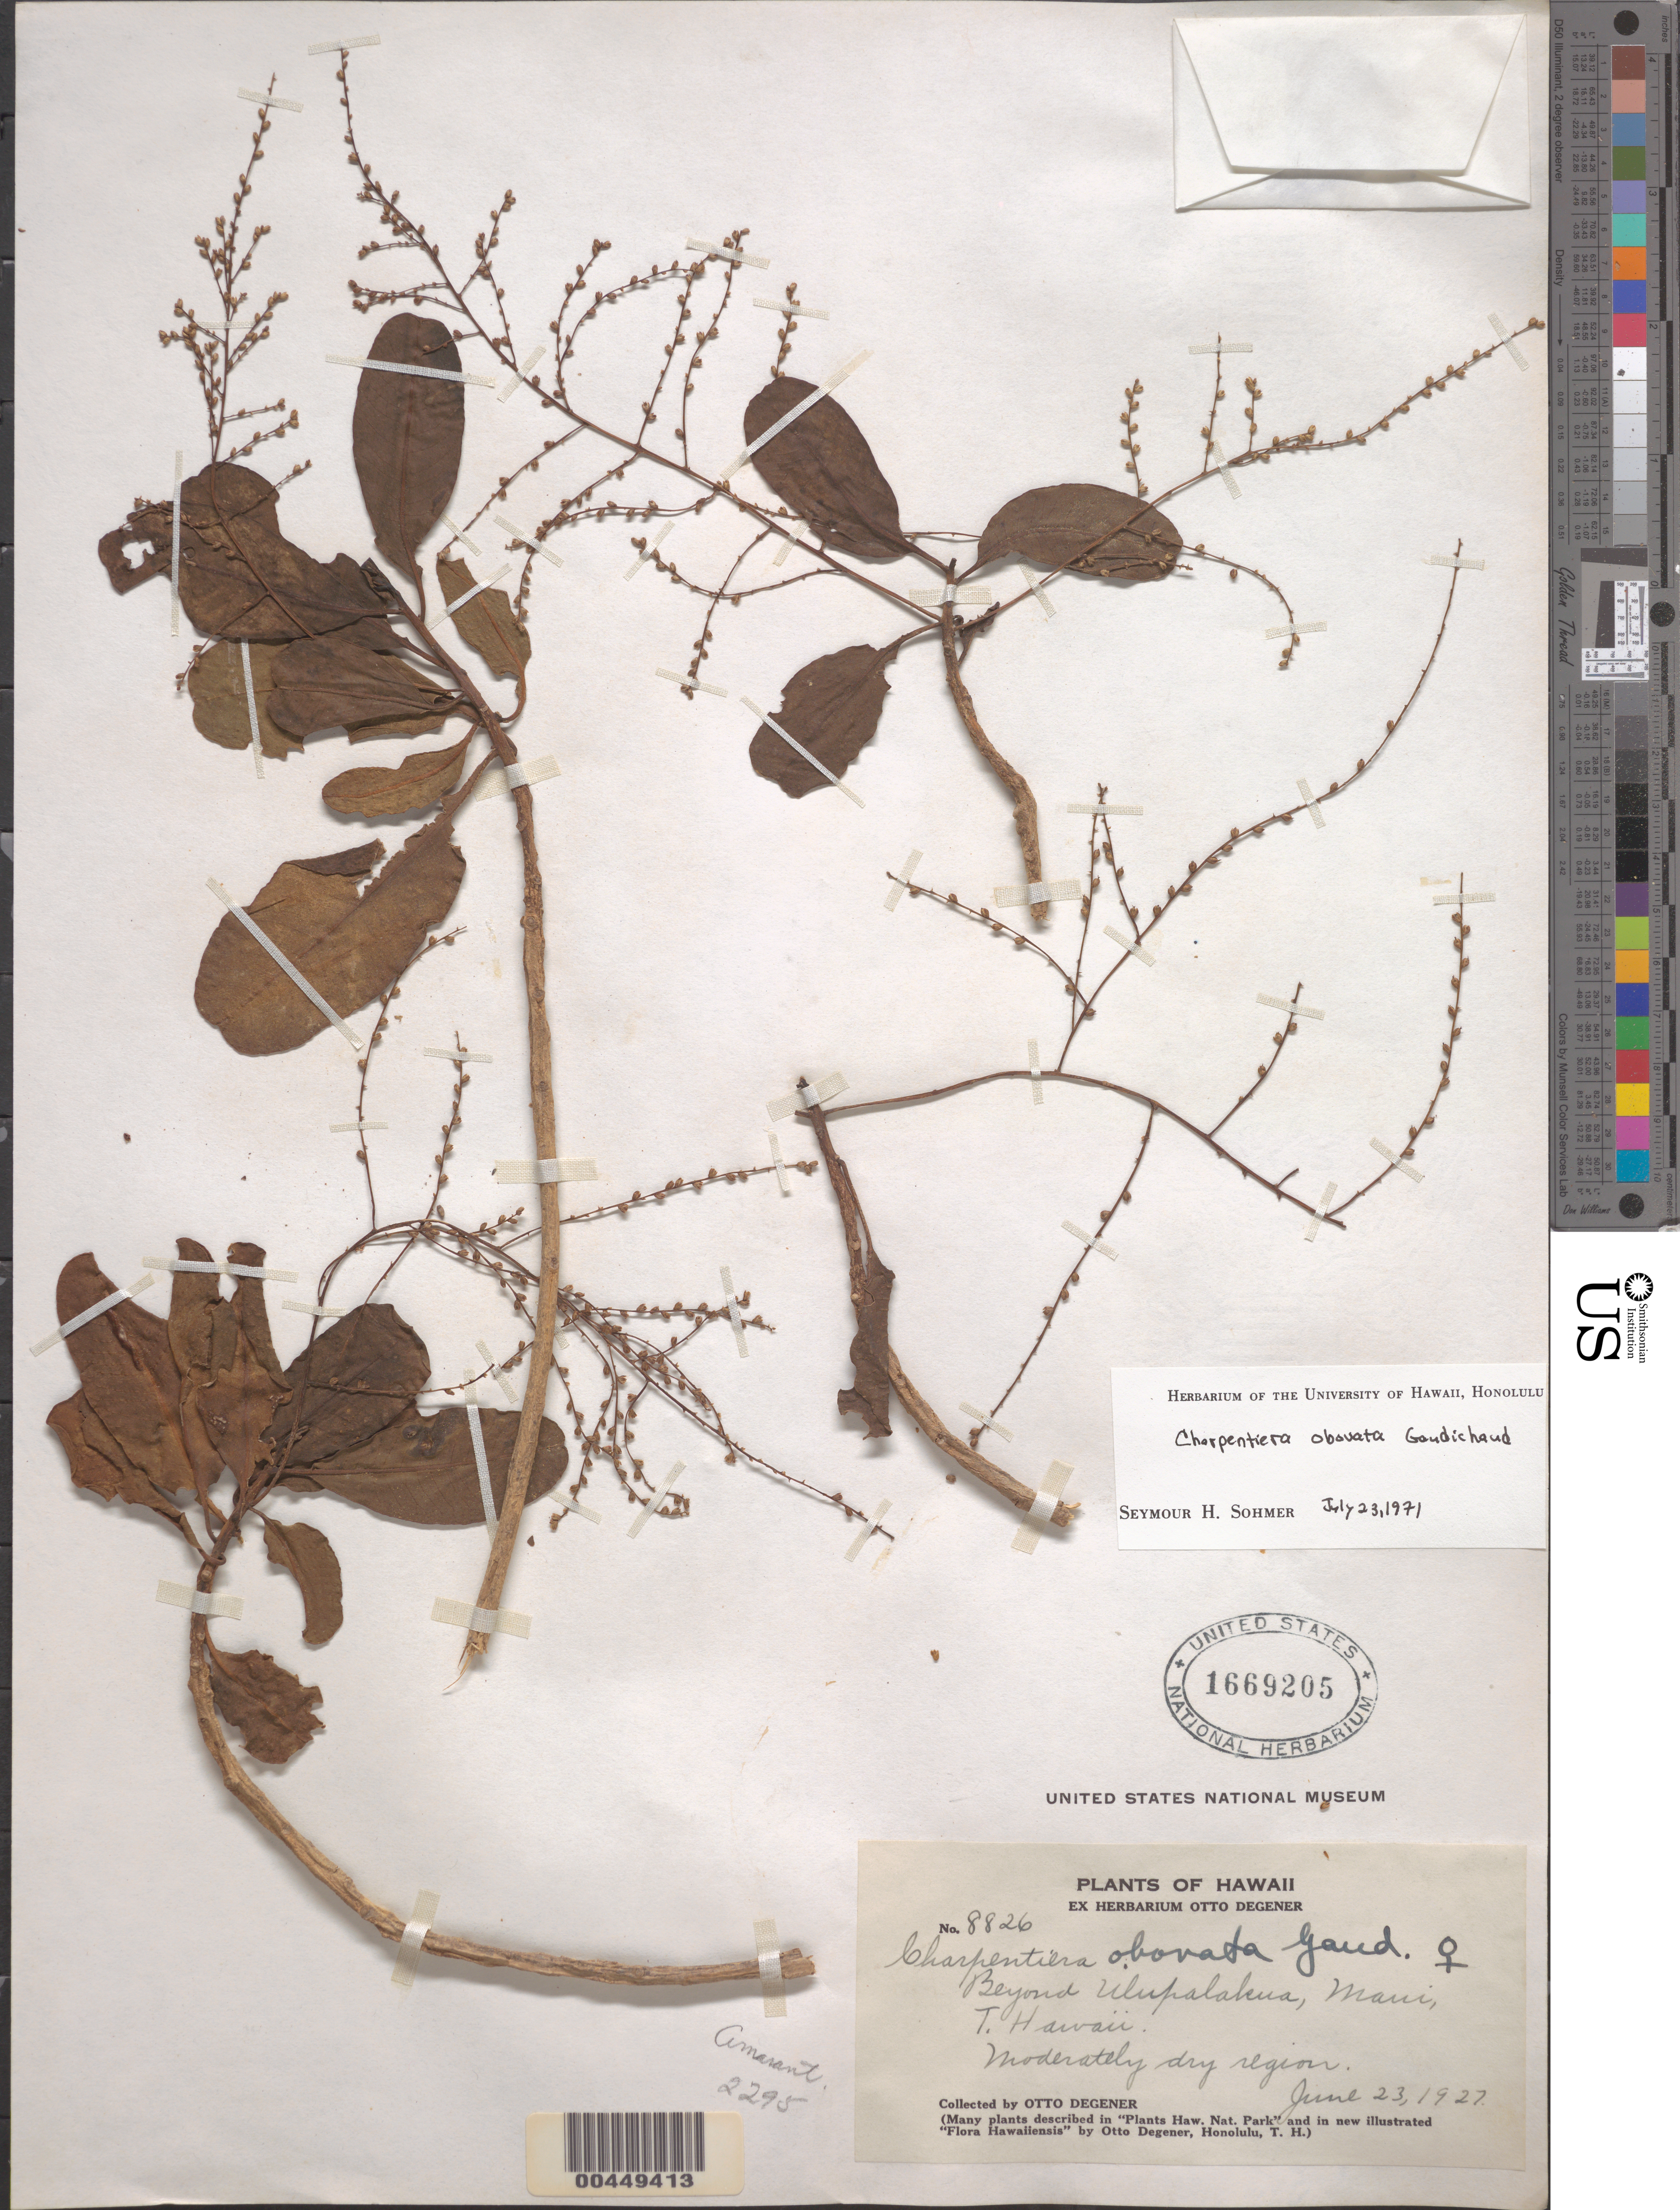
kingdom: Plantae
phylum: Tracheophyta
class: Magnoliopsida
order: Caryophyllales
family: Amaranthaceae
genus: Charpentiera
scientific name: Charpentiera obovata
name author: Gaudich.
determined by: Sohmer, S. H.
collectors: O. Degener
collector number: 8826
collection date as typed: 23 Jul 1927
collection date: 1927-07-23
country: United States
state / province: Hawaii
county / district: Maui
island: Maui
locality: Beyond Ulupalakua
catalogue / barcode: US 1669205